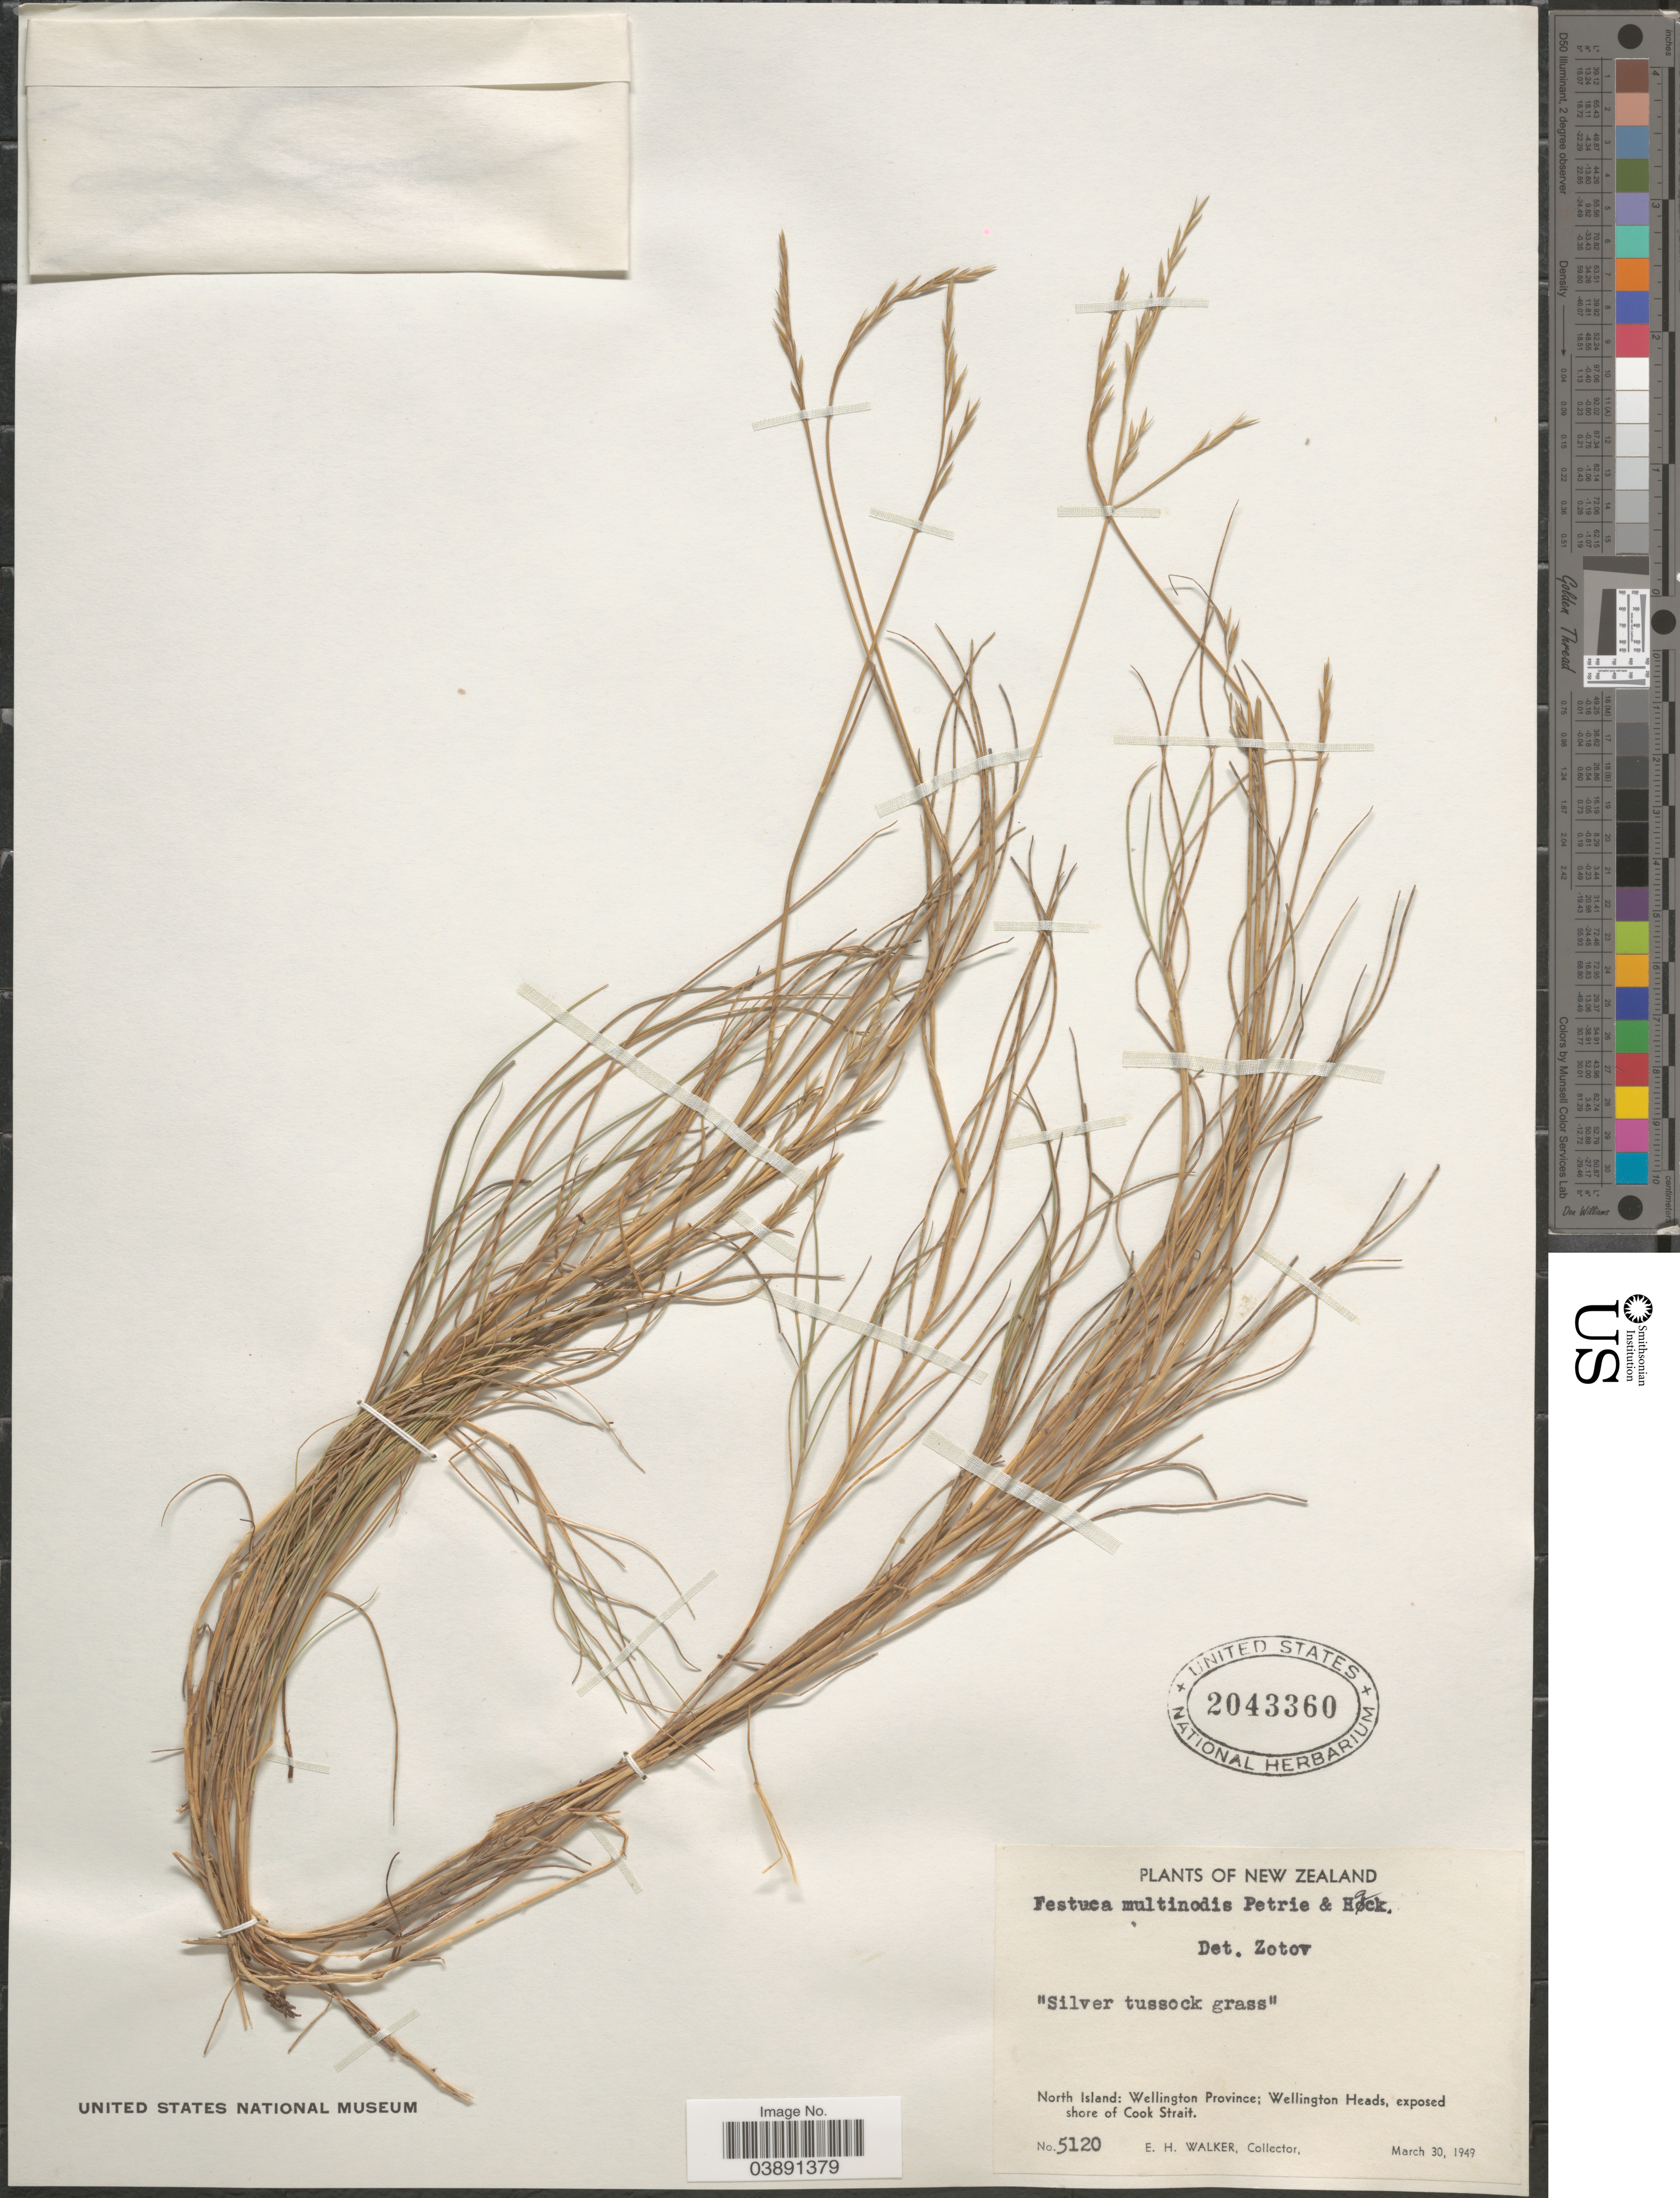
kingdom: Plantae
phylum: Tracheophyta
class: Liliopsida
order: Poales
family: Poaceae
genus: Festuca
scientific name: Festuca multinodis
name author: Petrie & Hack.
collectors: E. H. Walker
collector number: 5120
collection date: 1949-03-30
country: New Zealand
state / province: Wellington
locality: North Island: Wellington Heads, exposed shore of Crook Straits.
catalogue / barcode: US 2043360